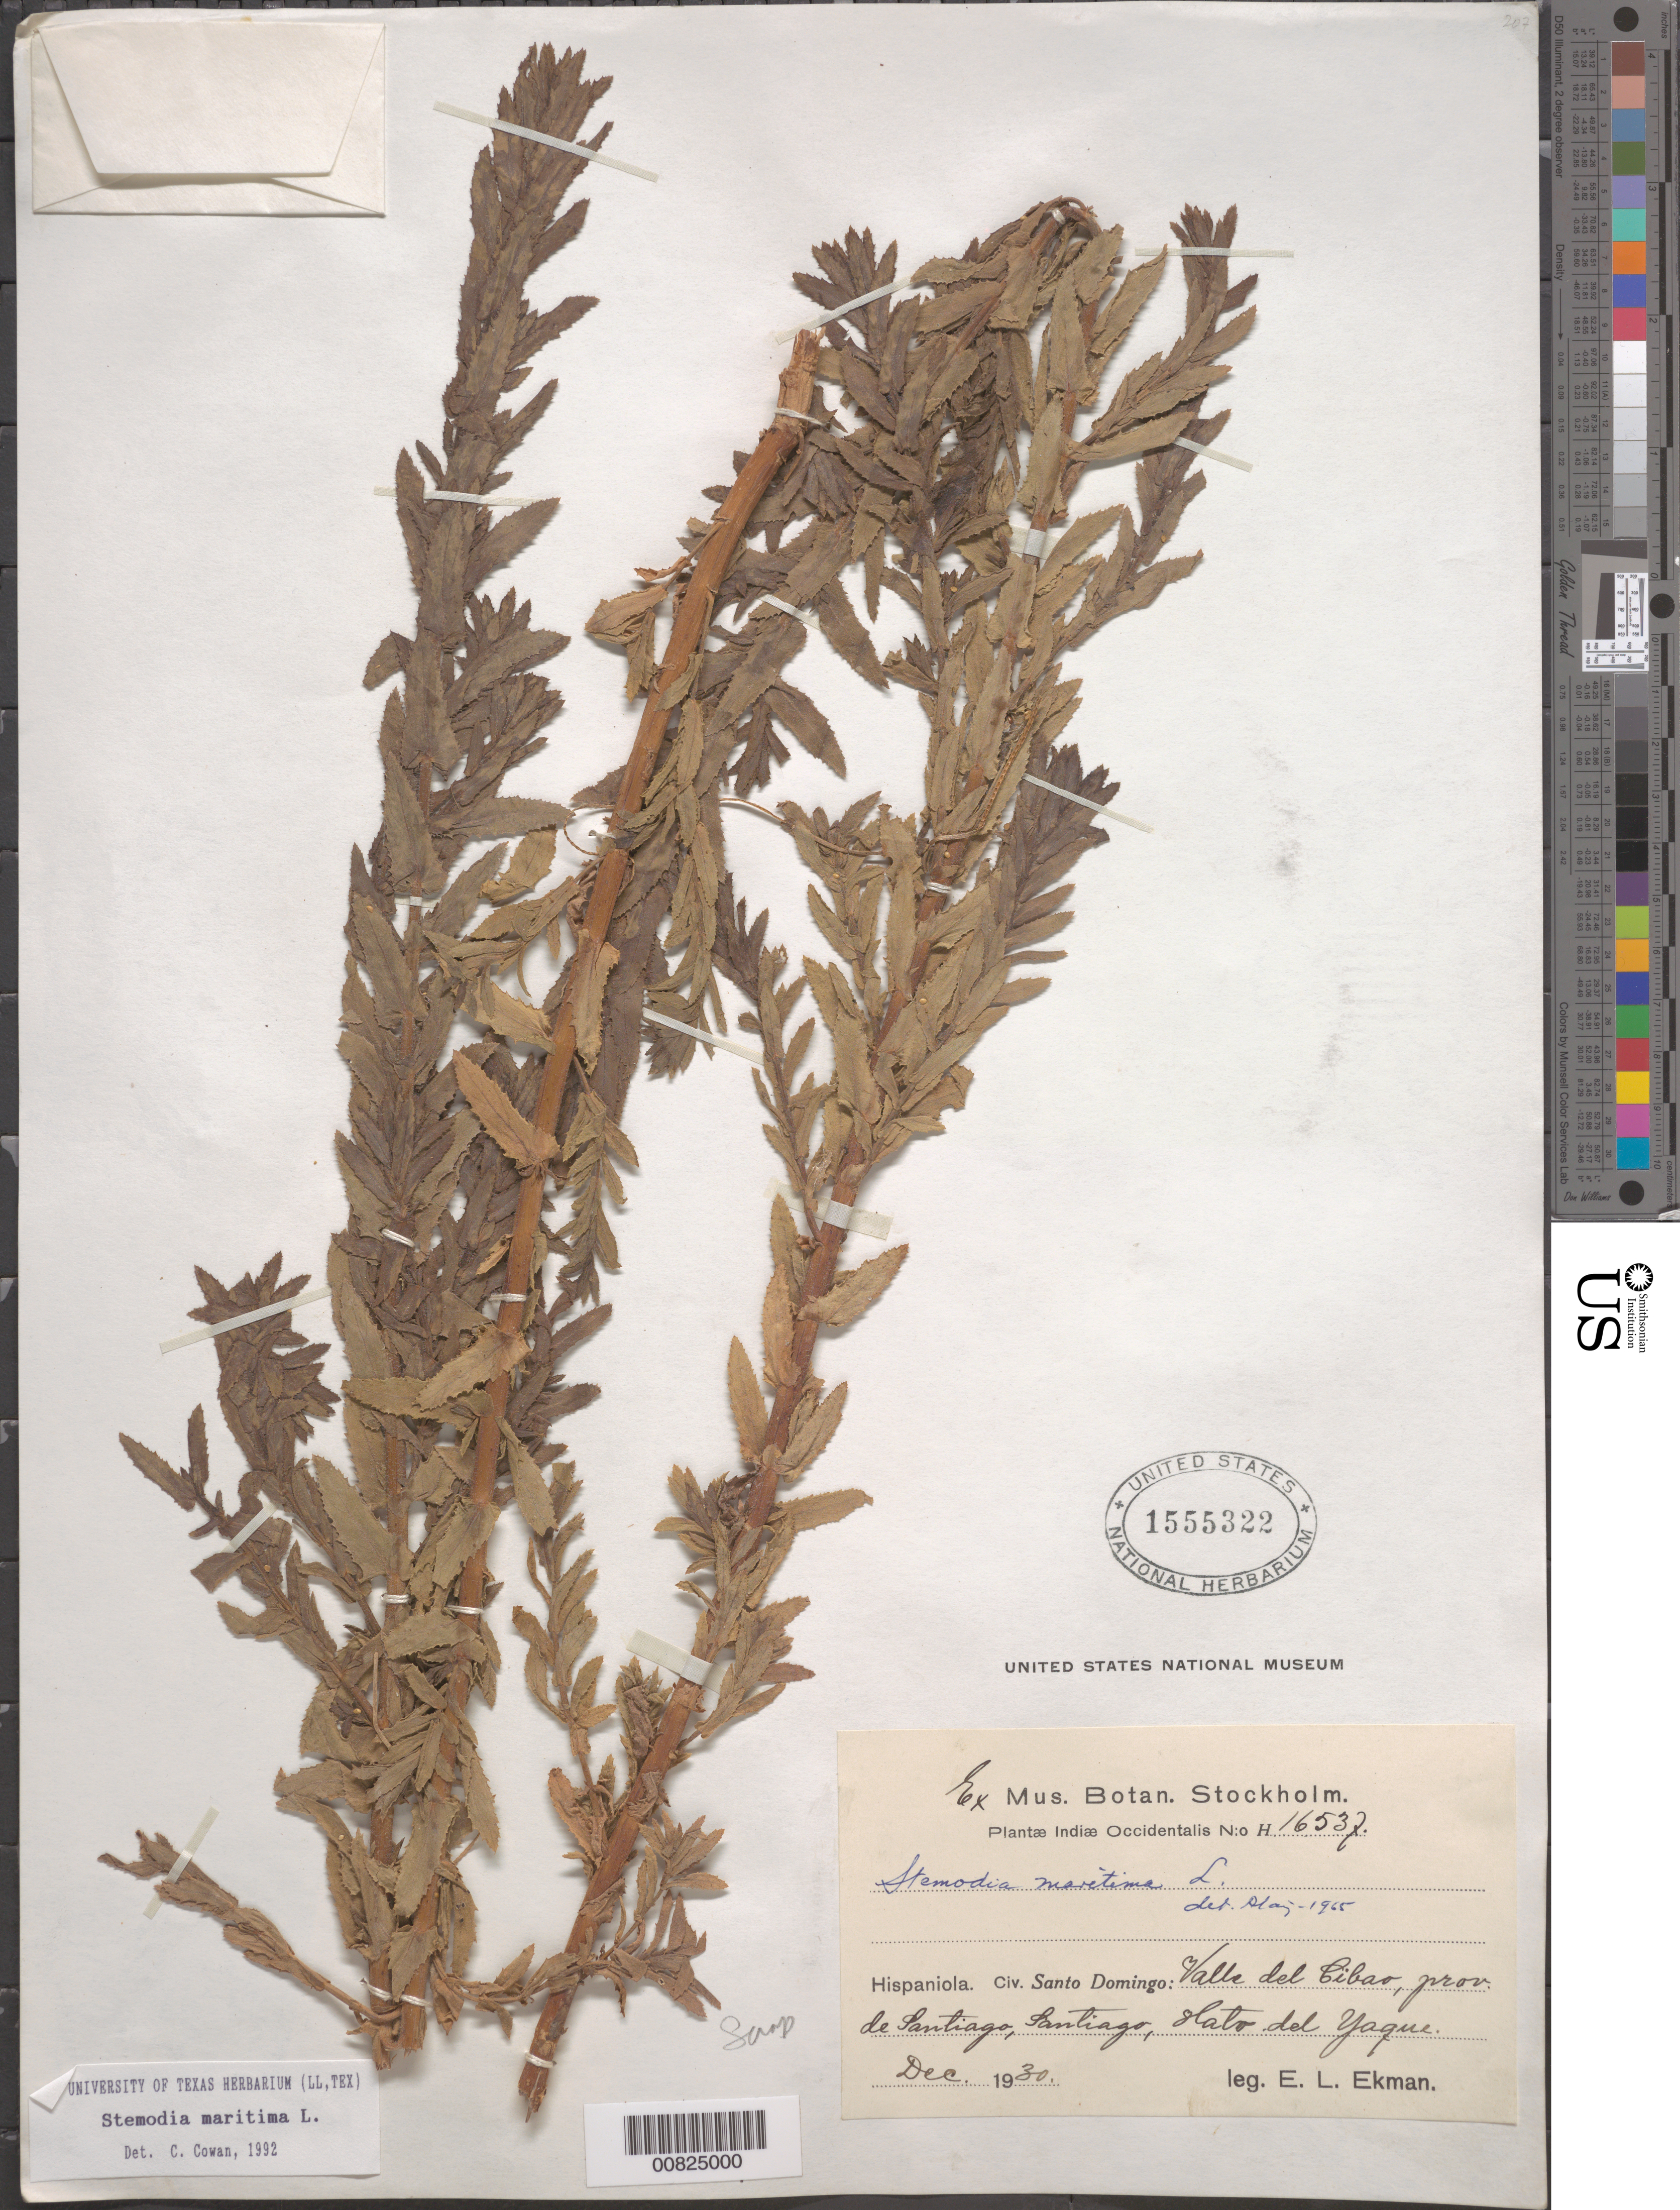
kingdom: Plantae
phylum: Tracheophyta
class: Magnoliopsida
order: Lamiales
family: Plantaginaceae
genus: Stemodia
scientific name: Stemodia maritima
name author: L.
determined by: Cowan, C.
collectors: E. L. Ekman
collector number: H 16537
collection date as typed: Dec 1930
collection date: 1930-12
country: Dominican Republic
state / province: Santiago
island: Hispaniola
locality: Valle del Cibao, Santiago, Hato del Yaque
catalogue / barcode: US 1555322